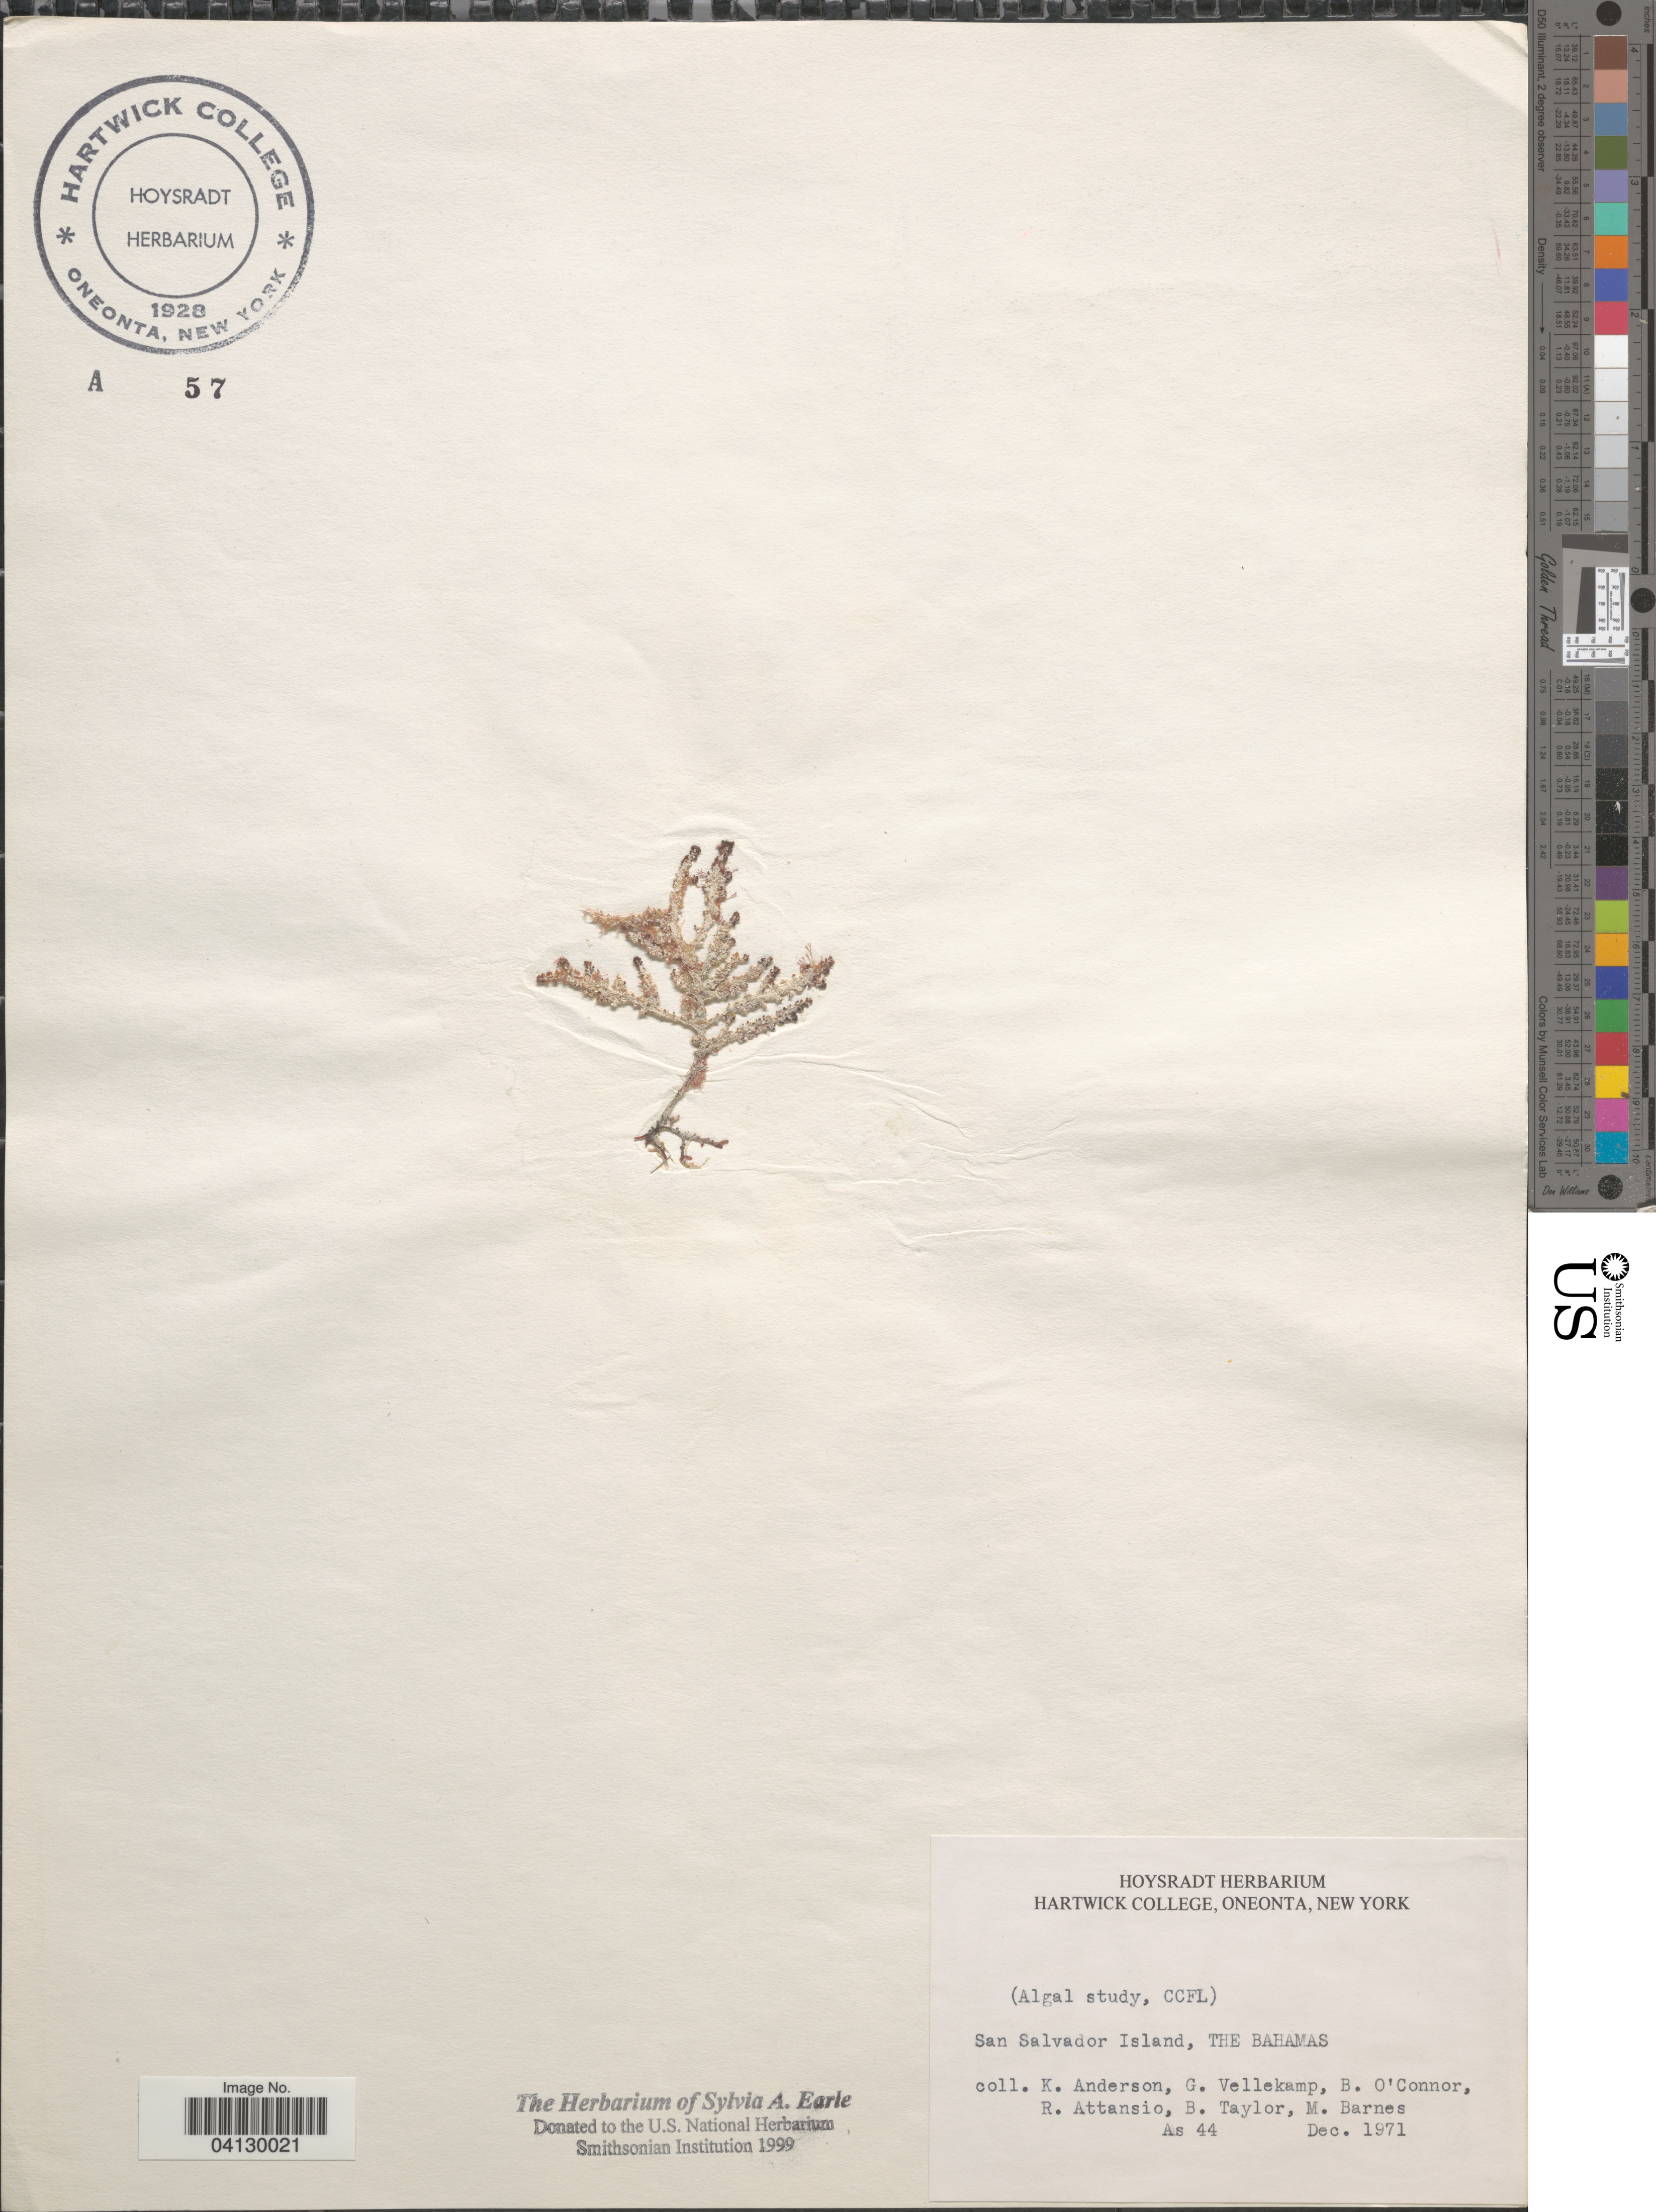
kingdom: Plantae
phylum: Rhodophyta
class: Florideophyceae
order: Corallinales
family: Corallinaceae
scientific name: Crustose Coralline Algae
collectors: K. Anderson, G. Vellekamp, B. O'Connor, R. Attanasio & et al.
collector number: As44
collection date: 1971-12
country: Bahamas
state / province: San Salvador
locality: (Algal study, CCFL). San Salvador Island.